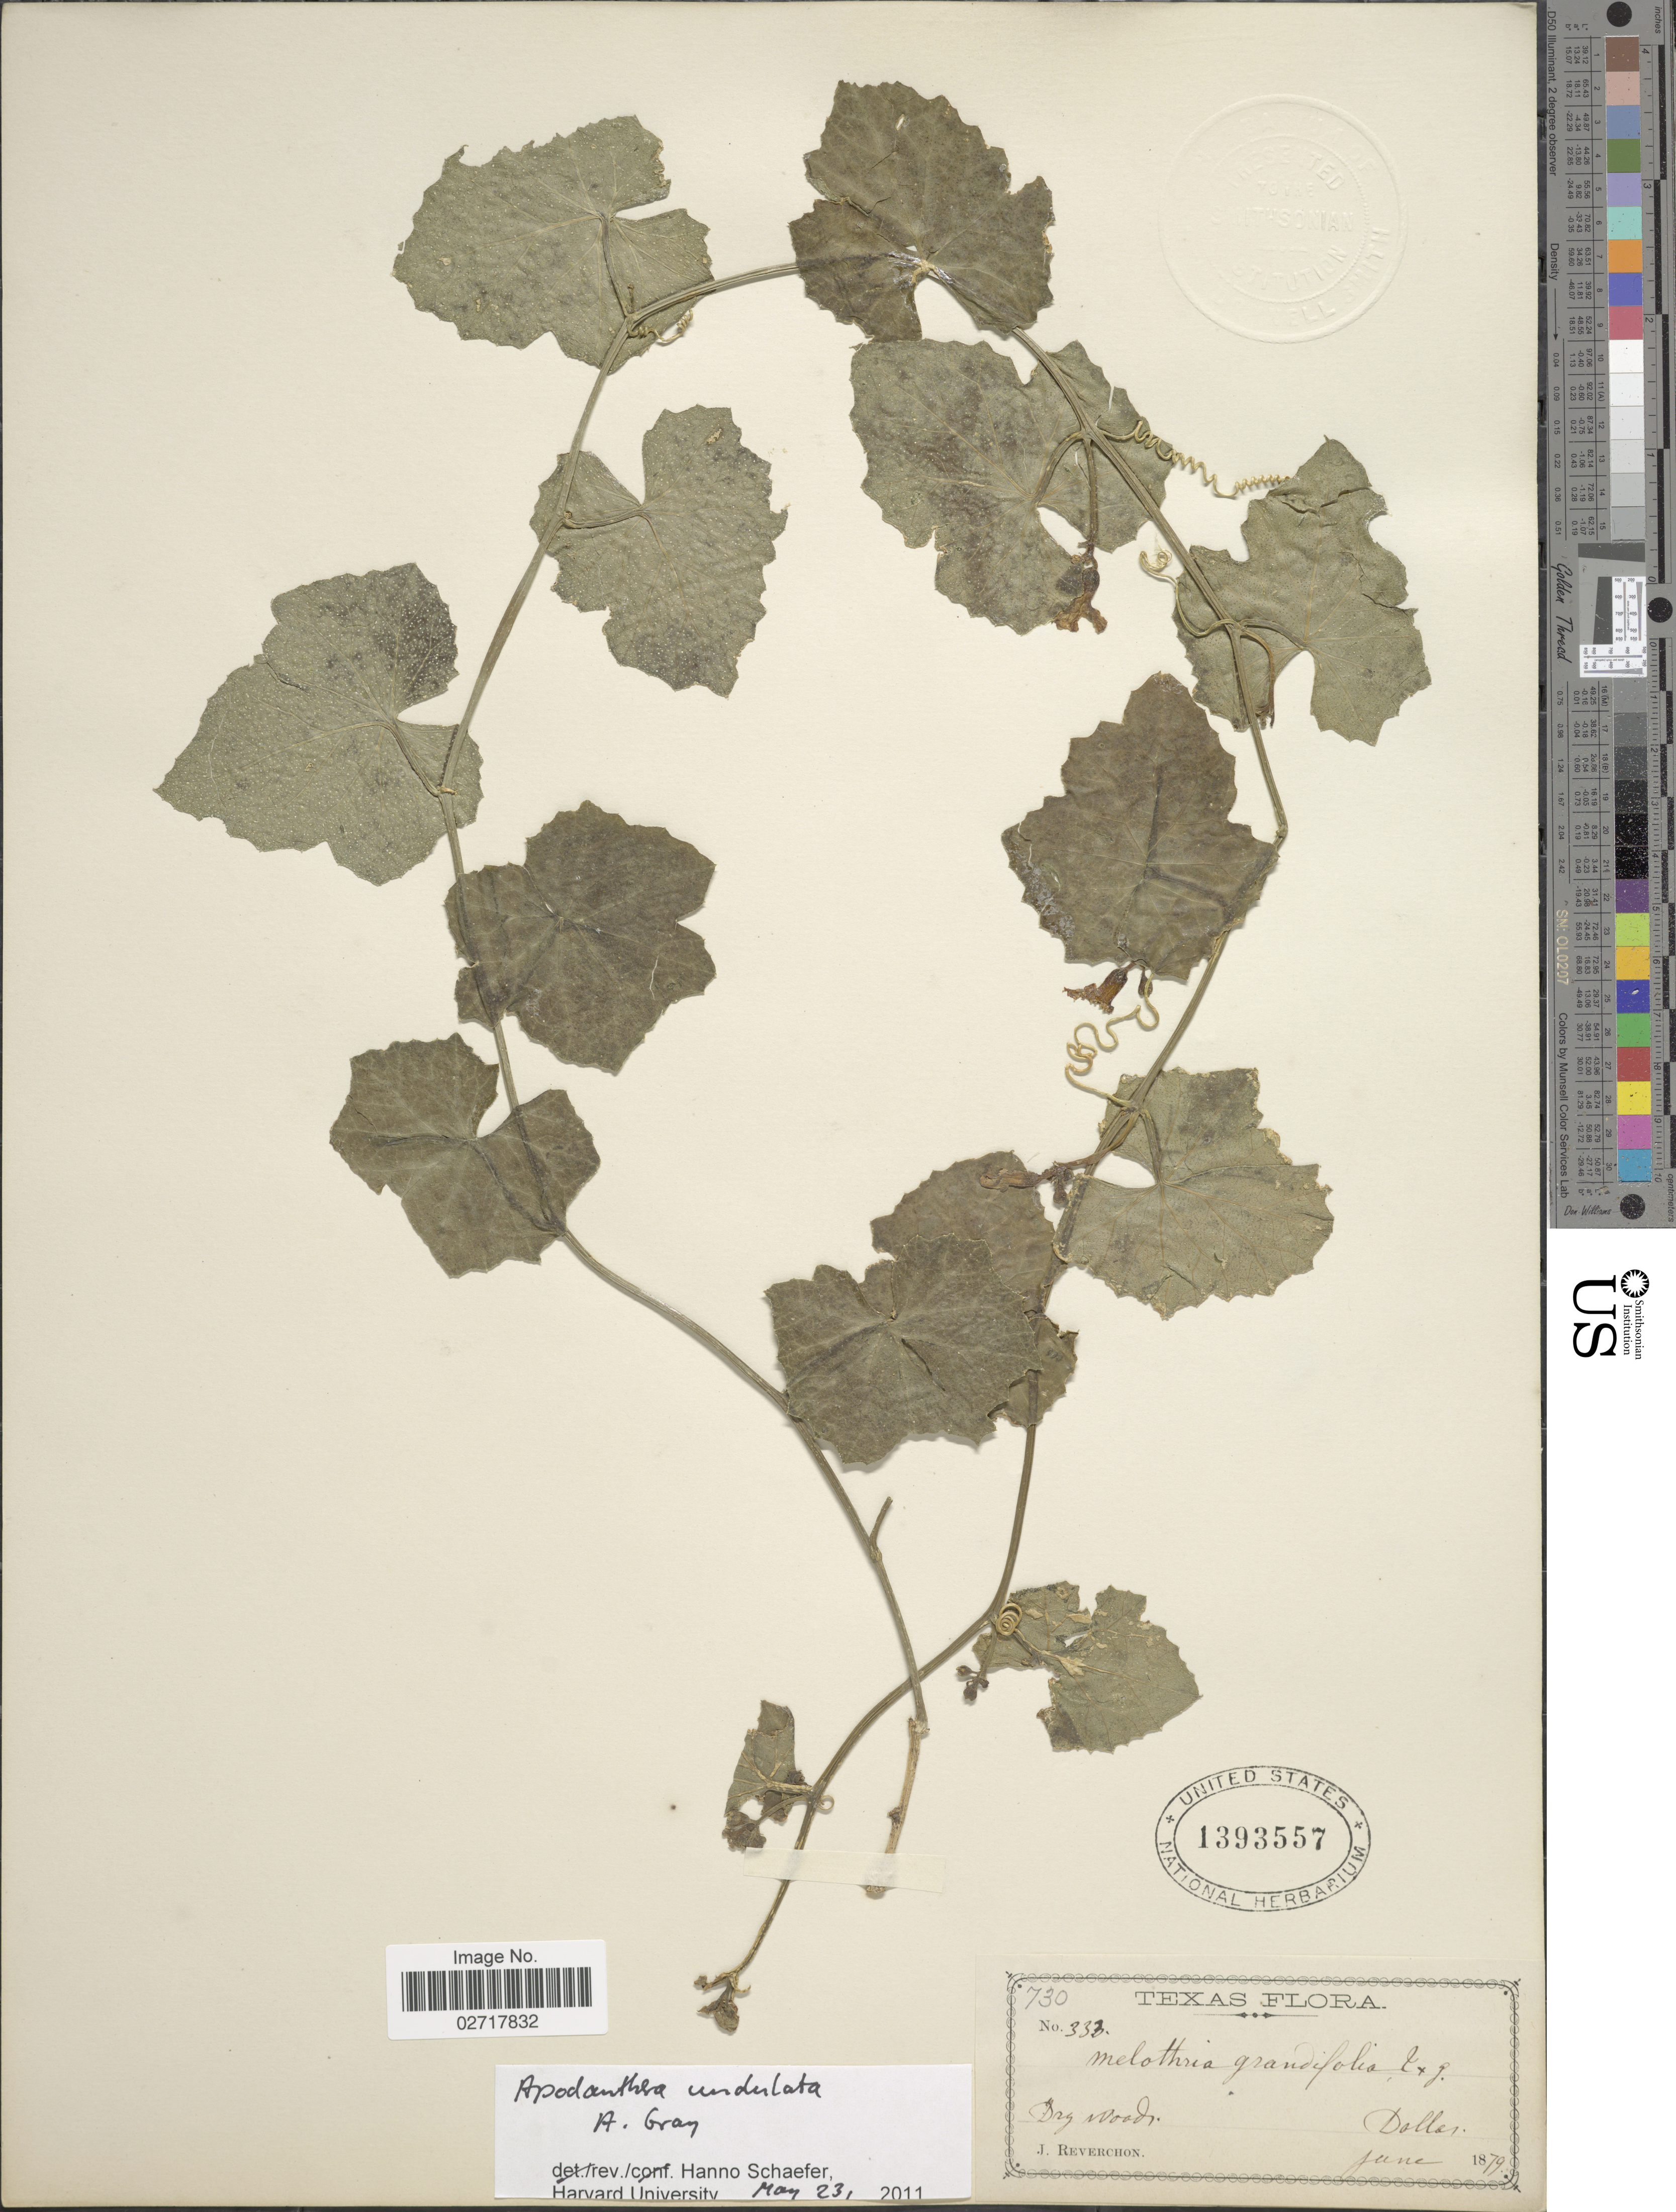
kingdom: Plantae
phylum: Tracheophyta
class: Magnoliopsida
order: Cucurbitales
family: Cucurbitaceae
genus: Apodanthera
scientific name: Apodanthera undulata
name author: A. Gray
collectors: J. Reverchon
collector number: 333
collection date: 1879-06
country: United States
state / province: Texas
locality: Dallas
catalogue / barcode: US 1393557